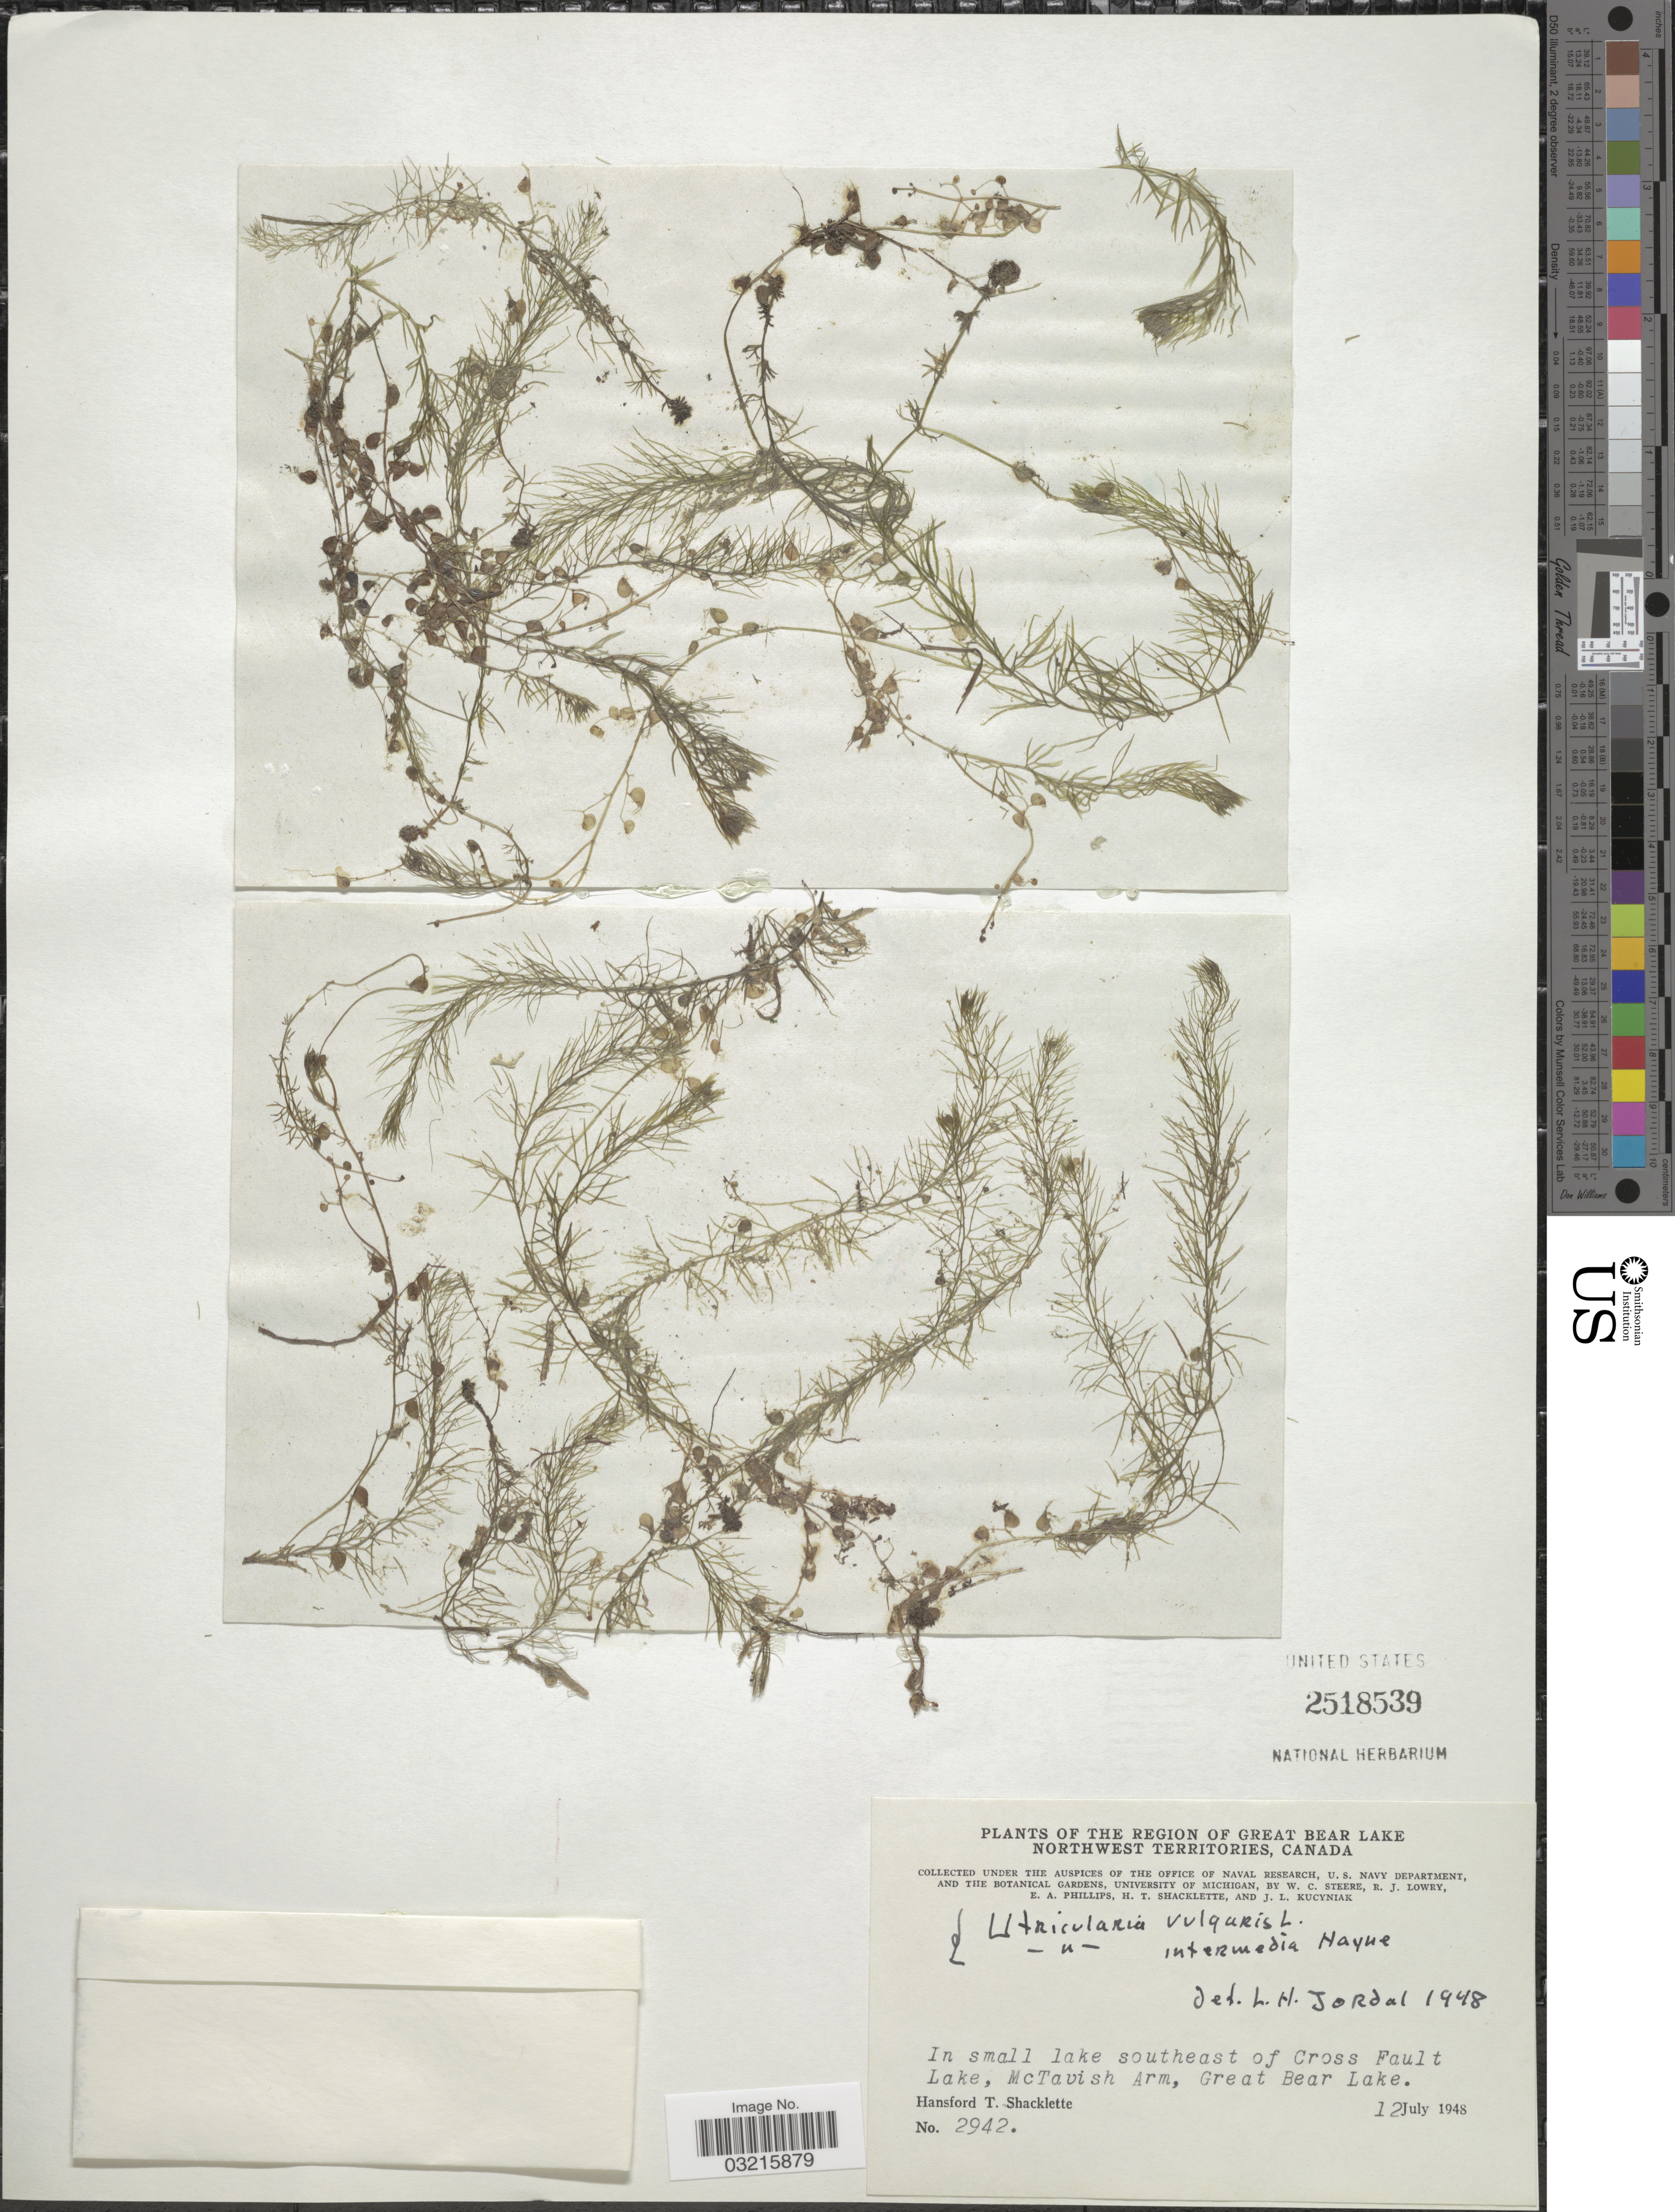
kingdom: Plantae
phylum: Tracheophyta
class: Magnoliopsida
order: Lamiales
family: Lentibulariaceae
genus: Utricularia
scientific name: Utricularia vulgaris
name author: L.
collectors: H. Shacklette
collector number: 2942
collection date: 1948-07-12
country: Canada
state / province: Northwest Territories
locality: The Region of Great Bear Lake. In small lake southeast of Cross Fault Lake, McTavish Arm, Great Bear Lake.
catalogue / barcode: US 2518539